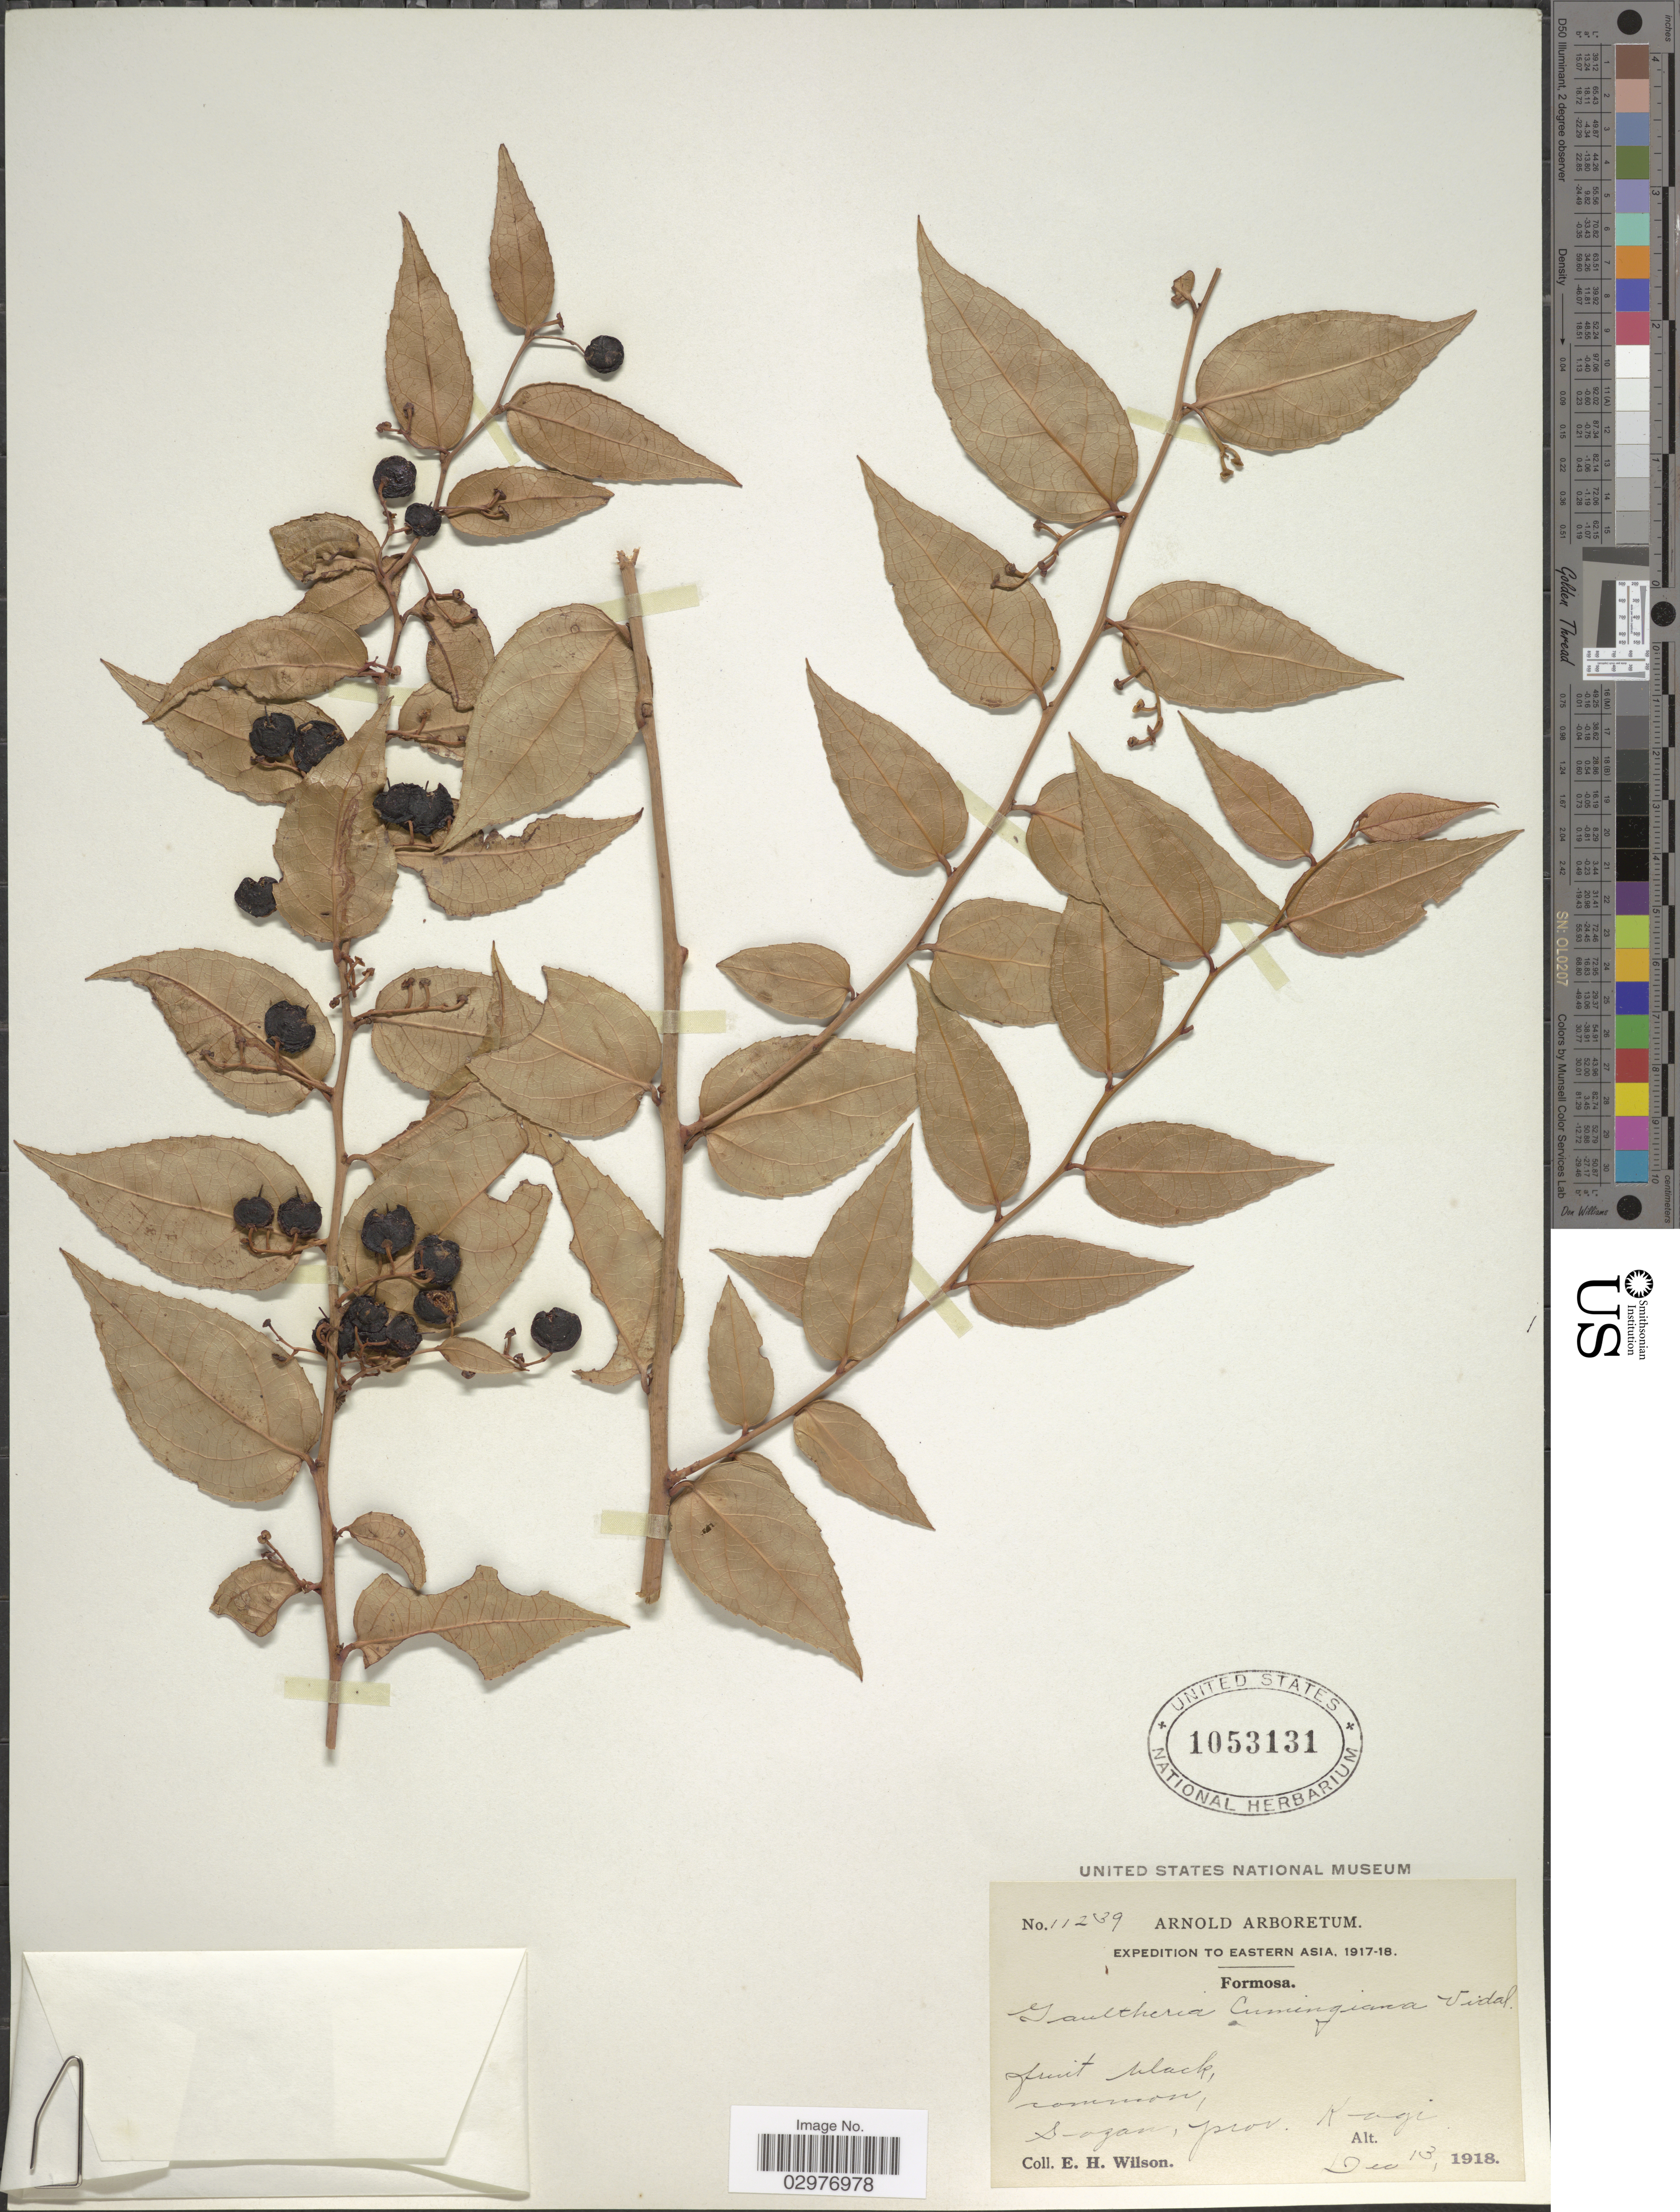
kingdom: Plantae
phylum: Tracheophyta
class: Magnoliopsida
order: Ericales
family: Ericaceae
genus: Gaultheria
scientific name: Gaultheria cumingiana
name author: S. Vidal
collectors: E. Wilson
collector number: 11239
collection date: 1918-12-13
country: Taiwan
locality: Eastern Asia. Formosa. Sazan. Prov. Kagé.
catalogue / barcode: US 1053131